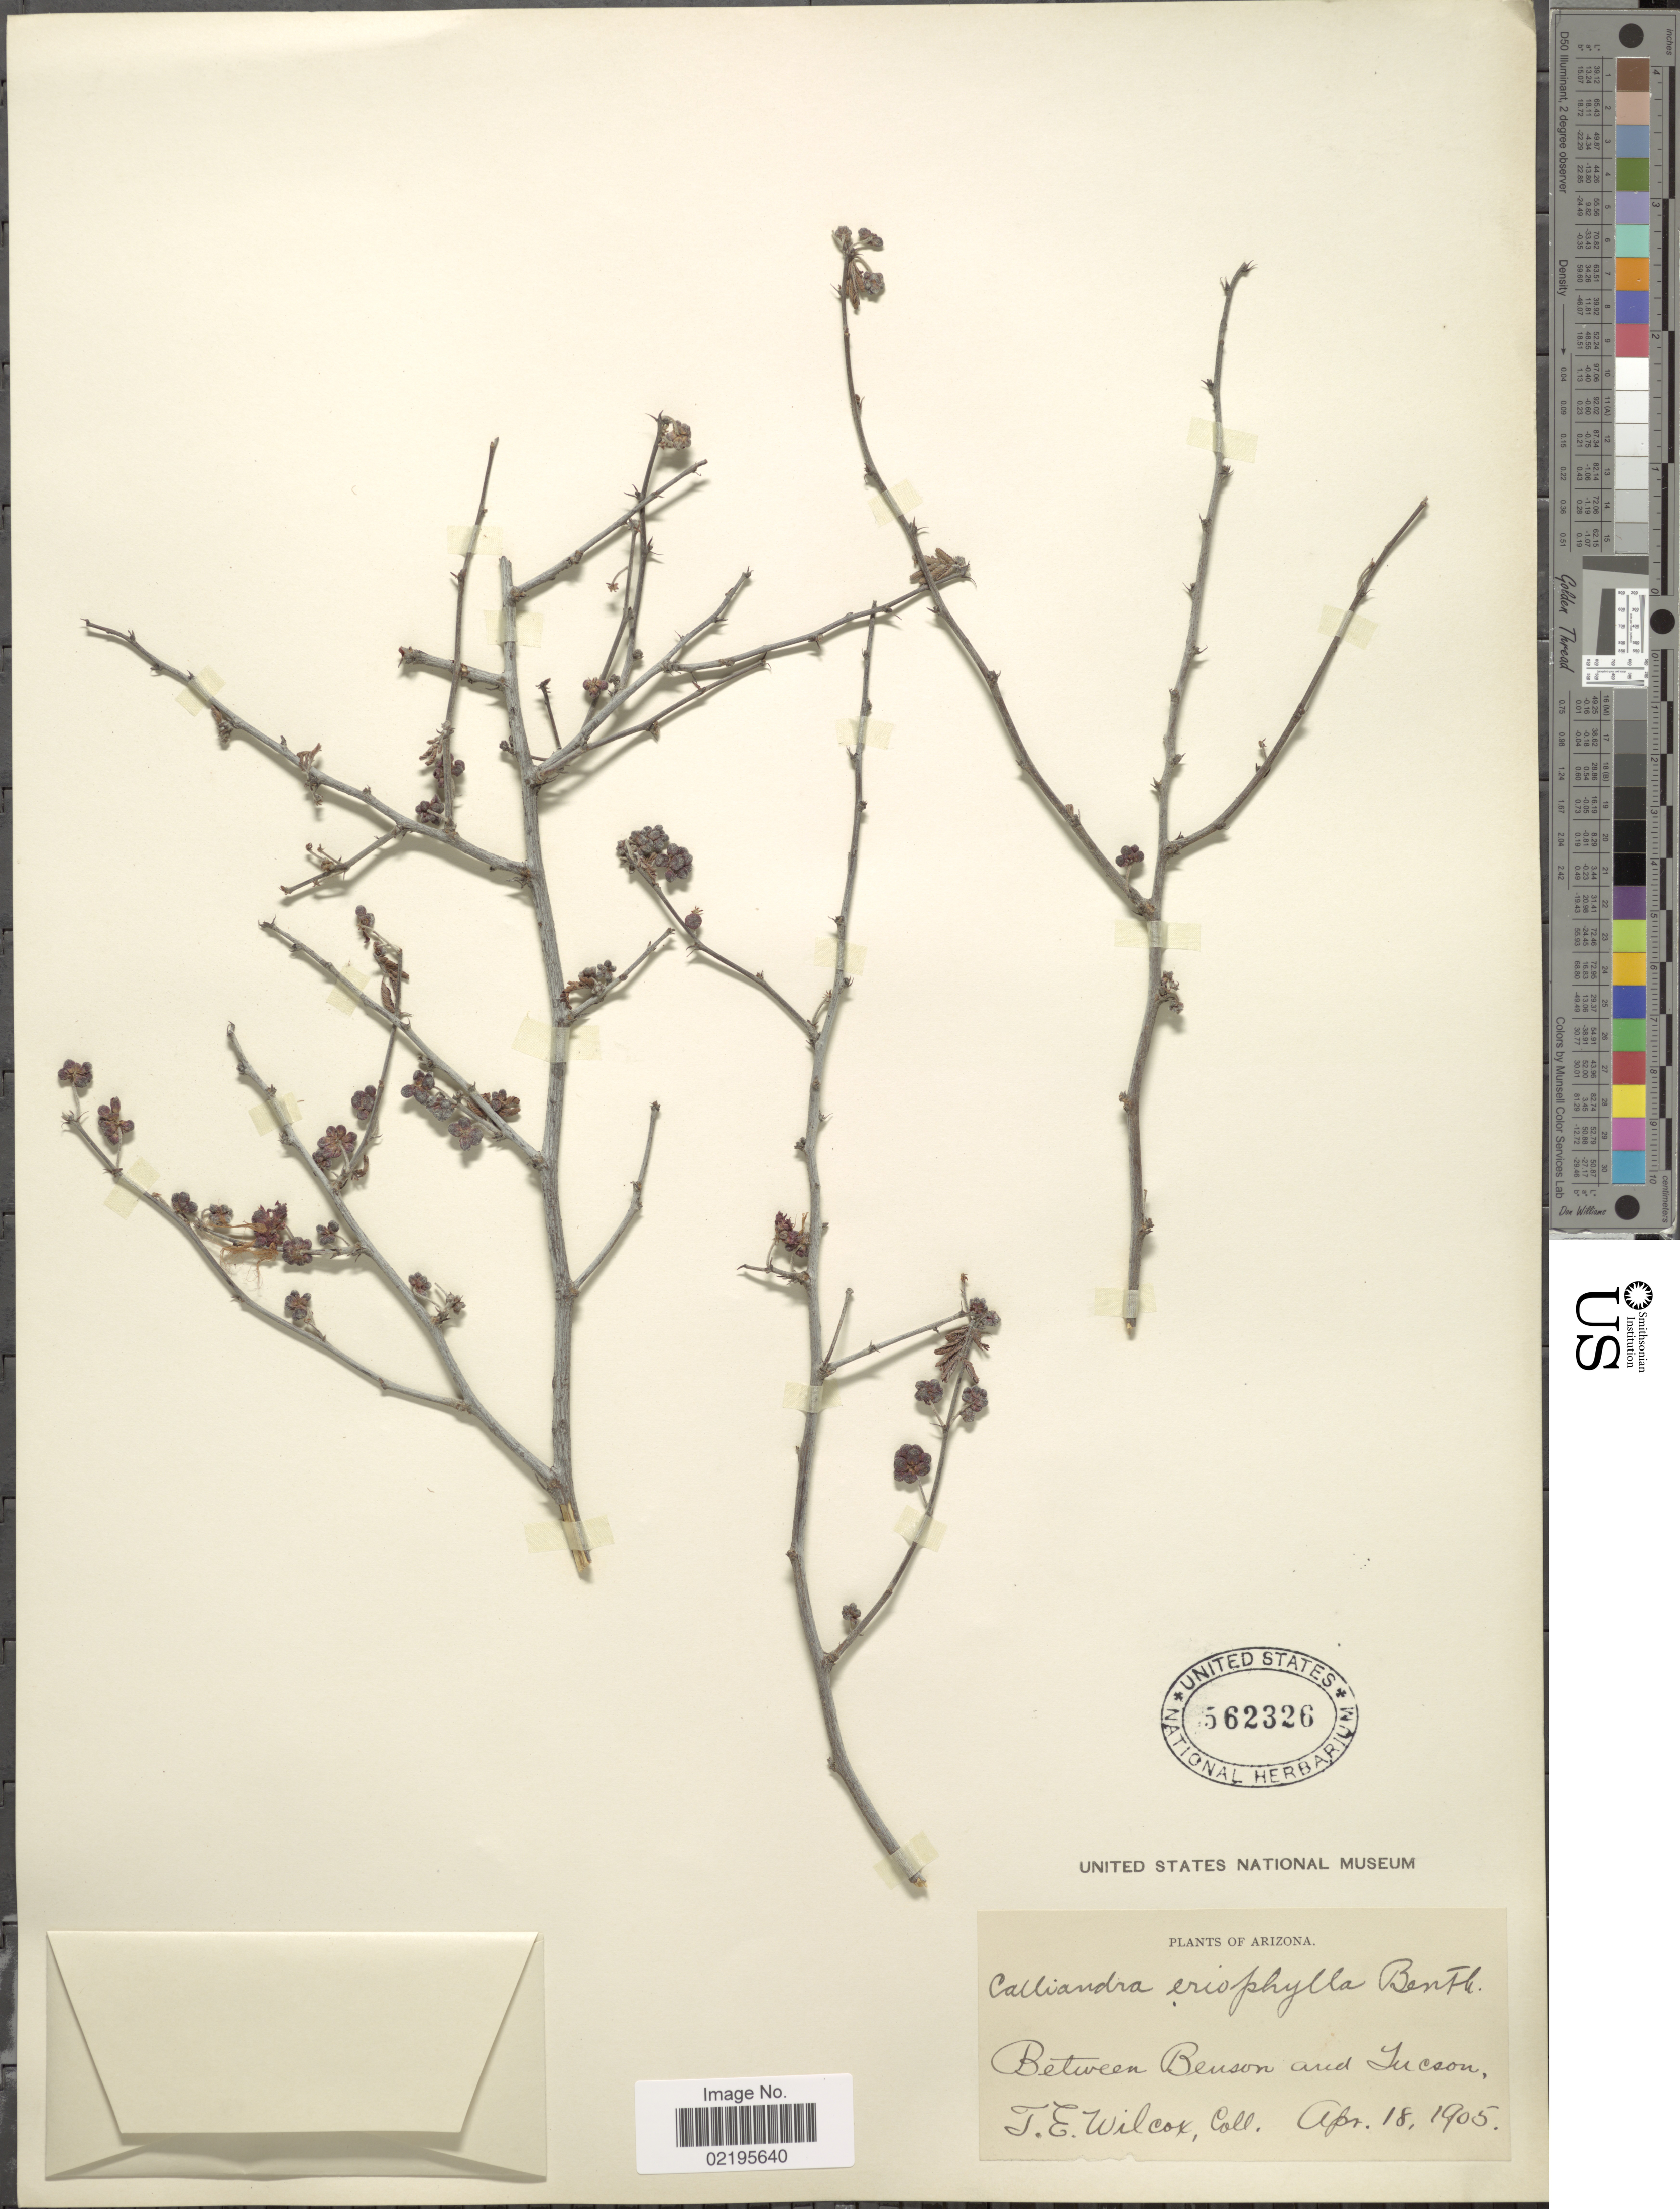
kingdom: Plantae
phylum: Tracheophyta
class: Magnoliopsida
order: Fabales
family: Fabaceae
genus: Calliandra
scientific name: Calliandra eriophylla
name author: Benth.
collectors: T. E. Wilcox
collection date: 1905-04-18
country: United States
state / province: Arizona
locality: Between Benson and Tucson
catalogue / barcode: US 562326